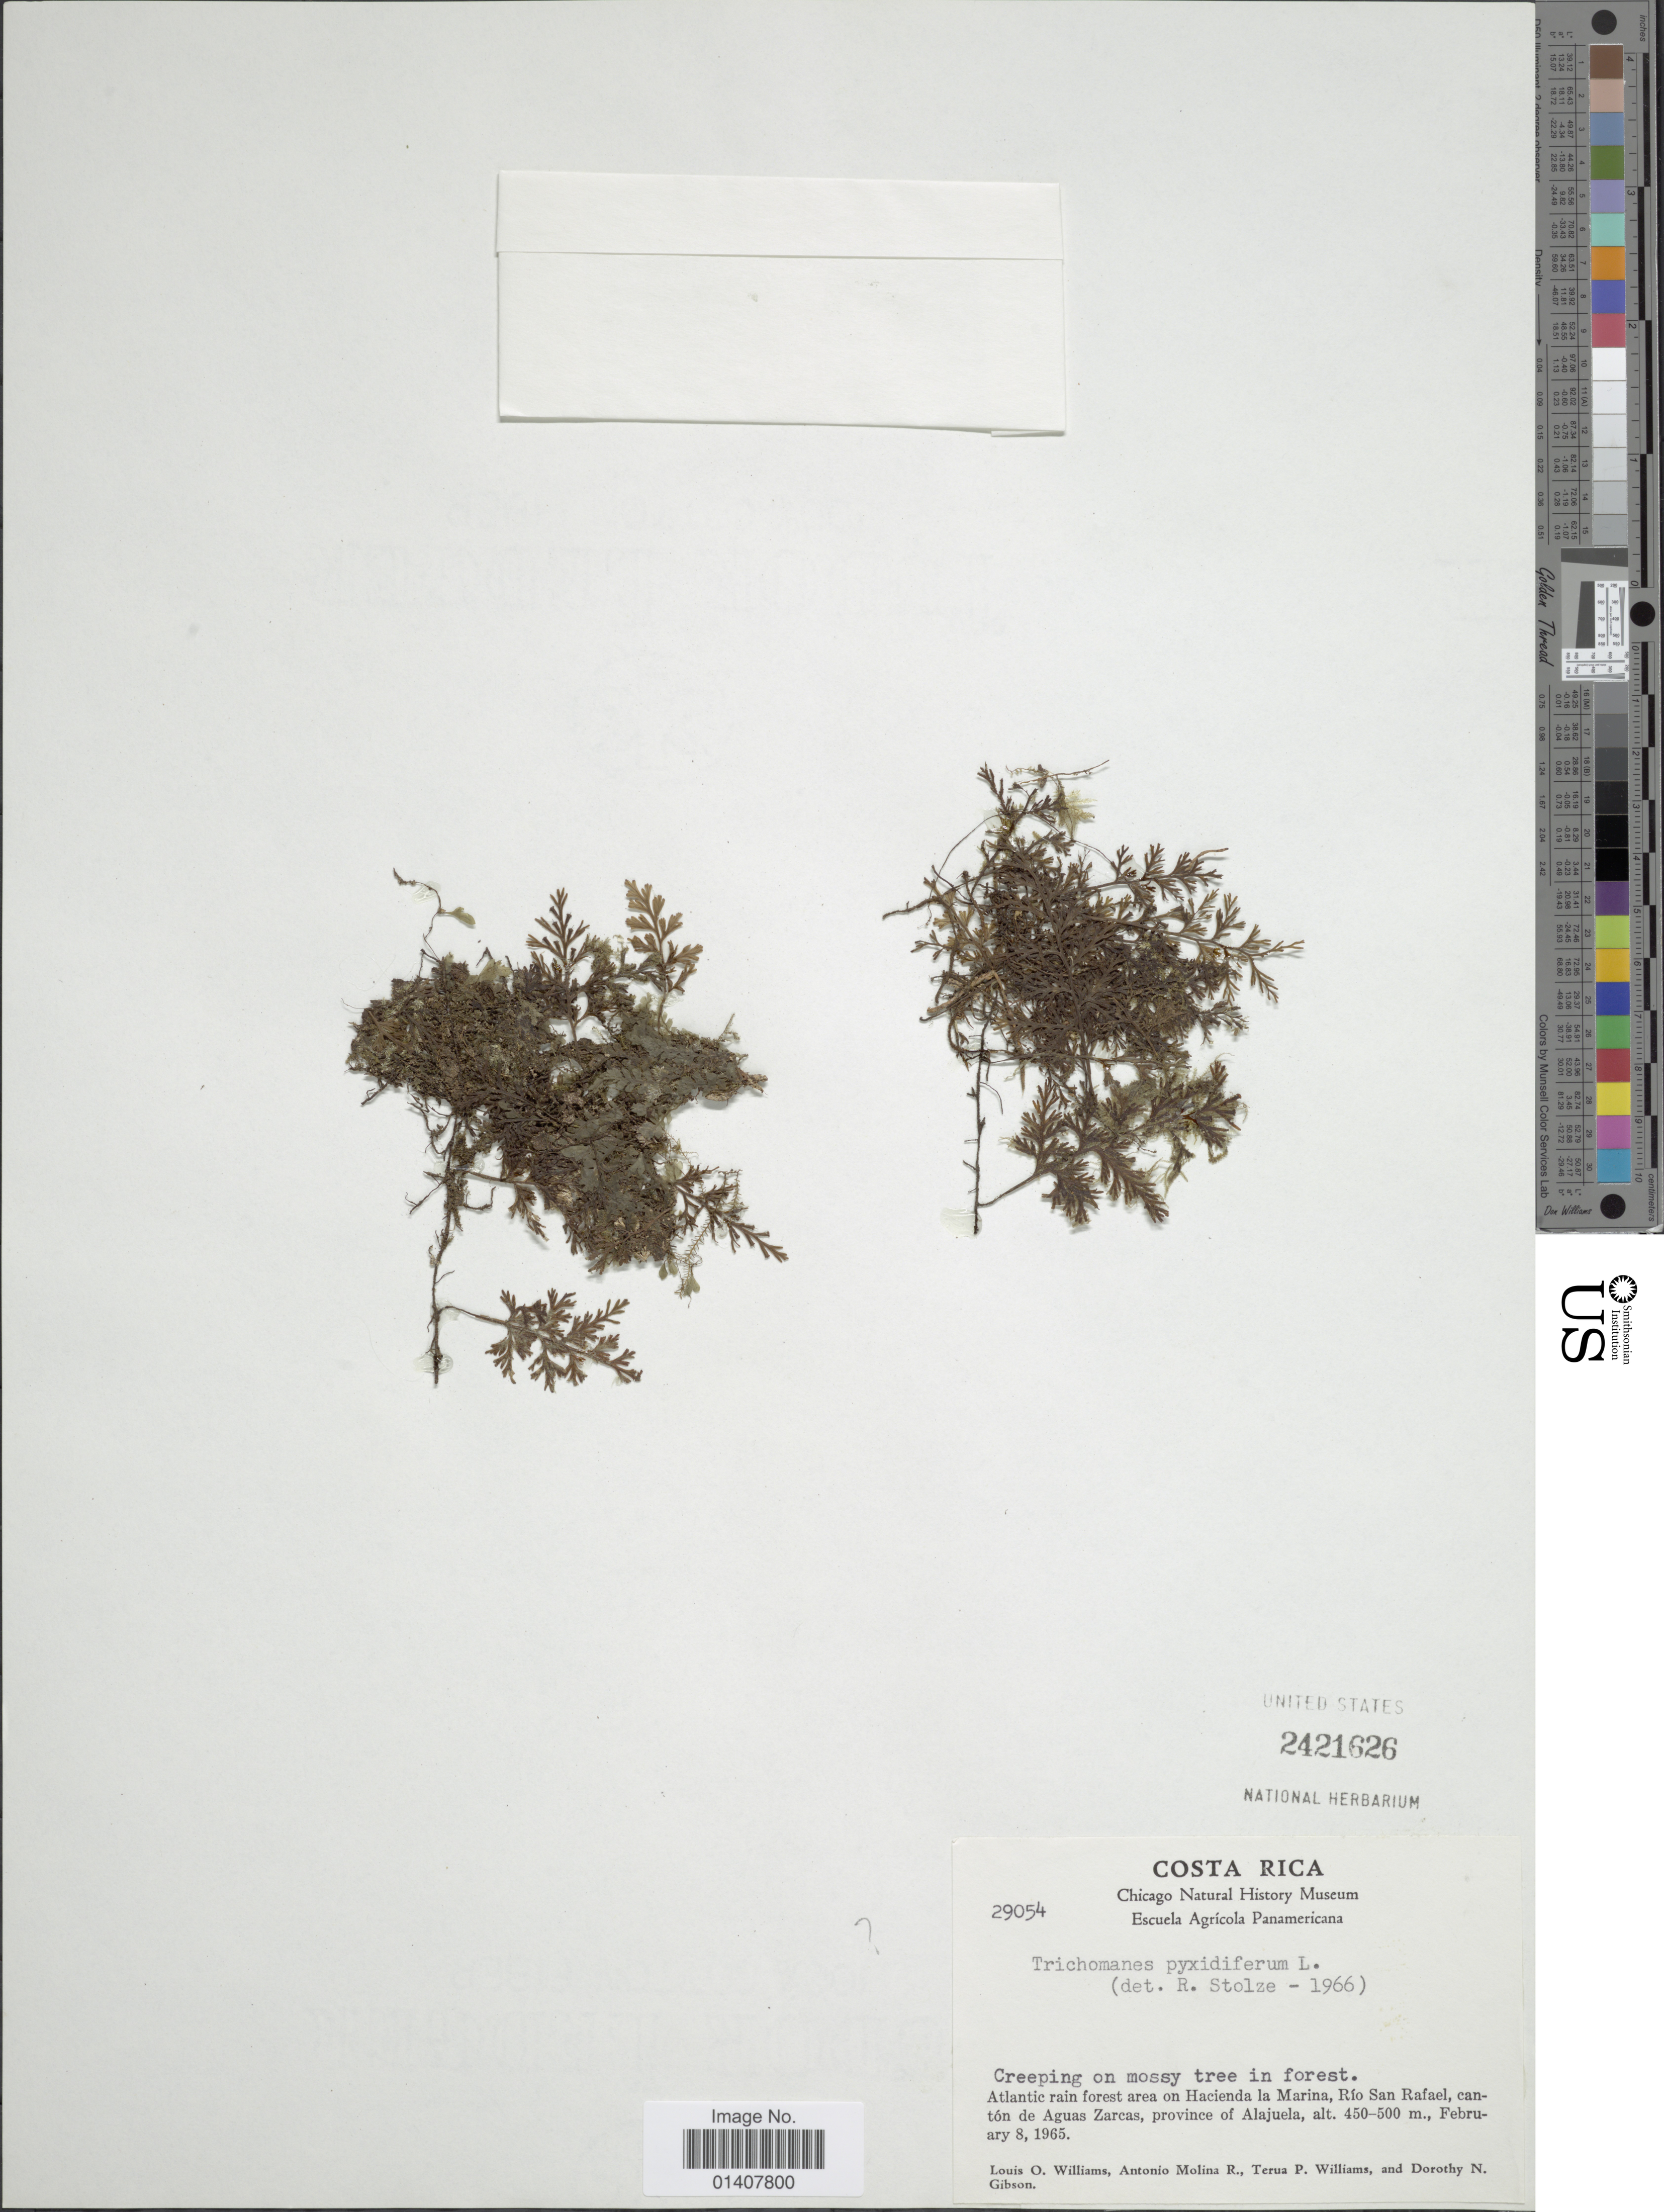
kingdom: Plantae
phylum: Tracheophyta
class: Polypodiopsida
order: Hymenophyllales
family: Hymenophyllaceae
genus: Trichomanes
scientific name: Trichomanes sp.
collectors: L. O. Williams, A. Molina R., T. P. Williams & D. N. Gibson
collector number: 29054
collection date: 1965-02-08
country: Costa Rica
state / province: Alajuela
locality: Atlantic rain forest area on Hacienda la Marina, Rio San Rafael, cantón de Aguas Zarcas, province of Alajuela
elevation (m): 450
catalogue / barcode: US 2421626